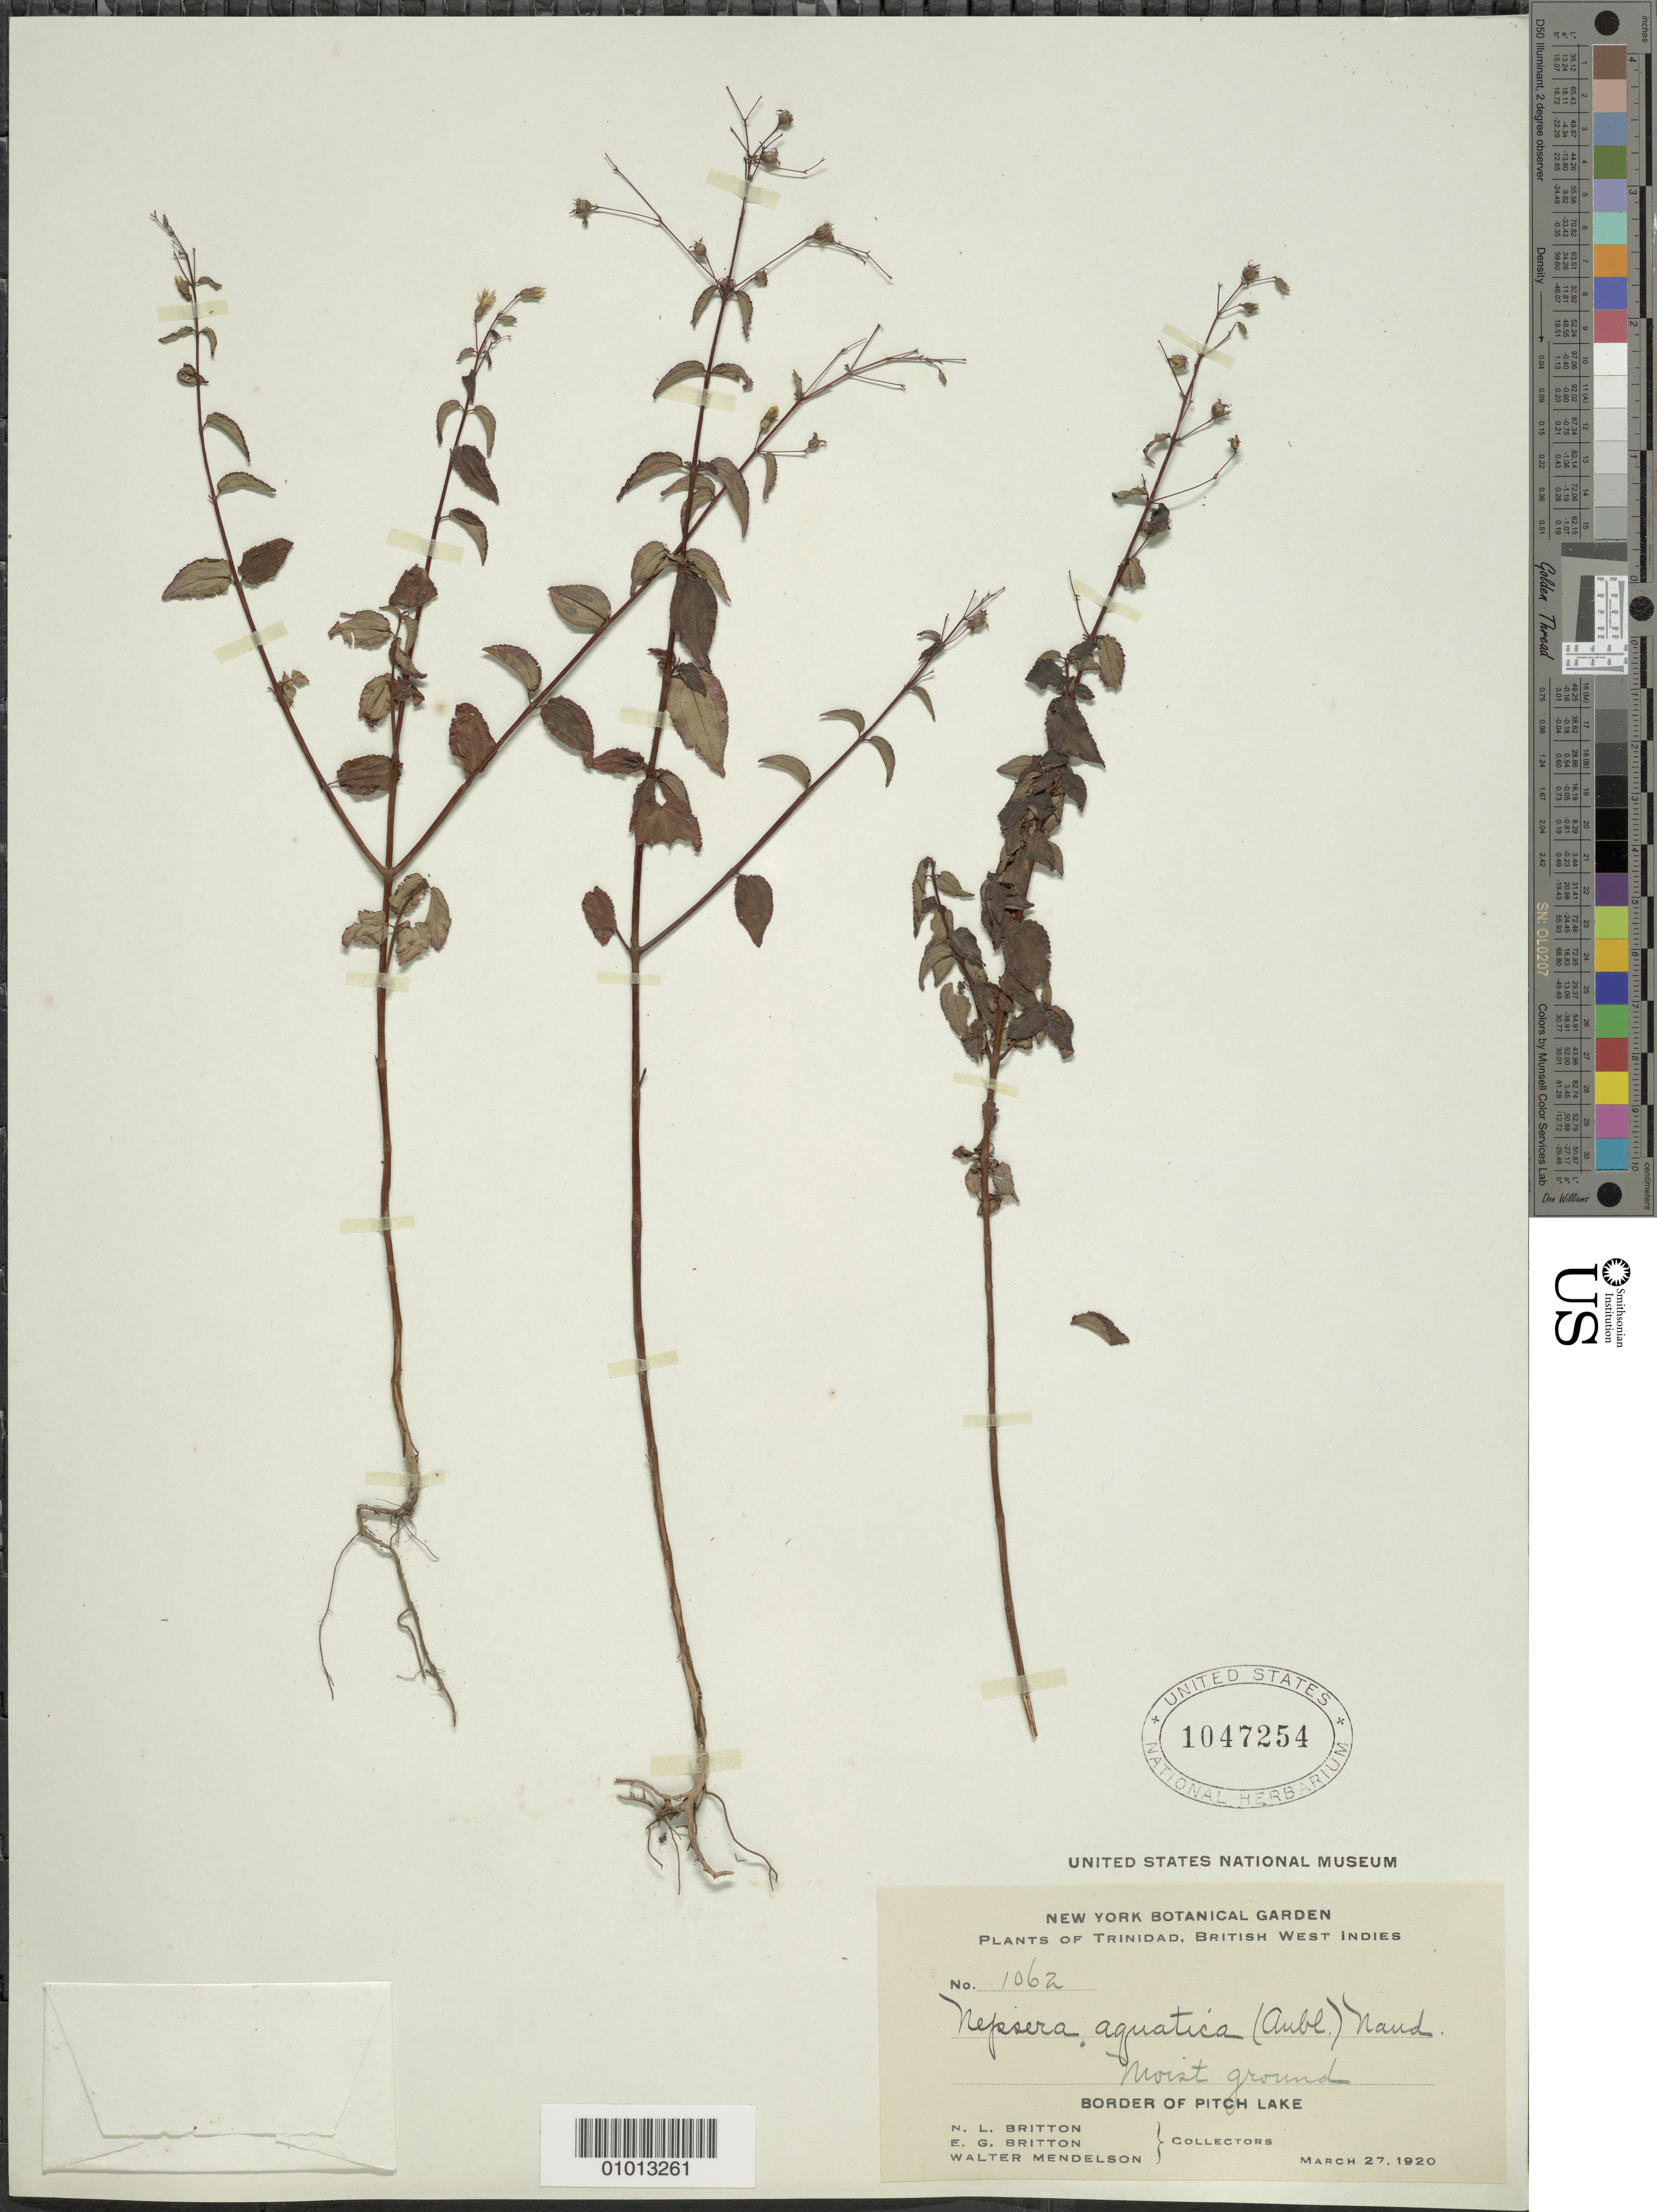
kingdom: Plantae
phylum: Tracheophyta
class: Magnoliopsida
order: Myrtales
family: Melastomataceae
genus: Nepsera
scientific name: Nepsera aquatica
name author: (Aubl.) Naudin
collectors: E. G. Britton, E. G. Britton & W. Mendelson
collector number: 1062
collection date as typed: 27 Mar 1920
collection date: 1920-03-27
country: Trinidad and Tobago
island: Trinidad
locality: Border of Pitch Lake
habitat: Moist ground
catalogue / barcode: US 1047254